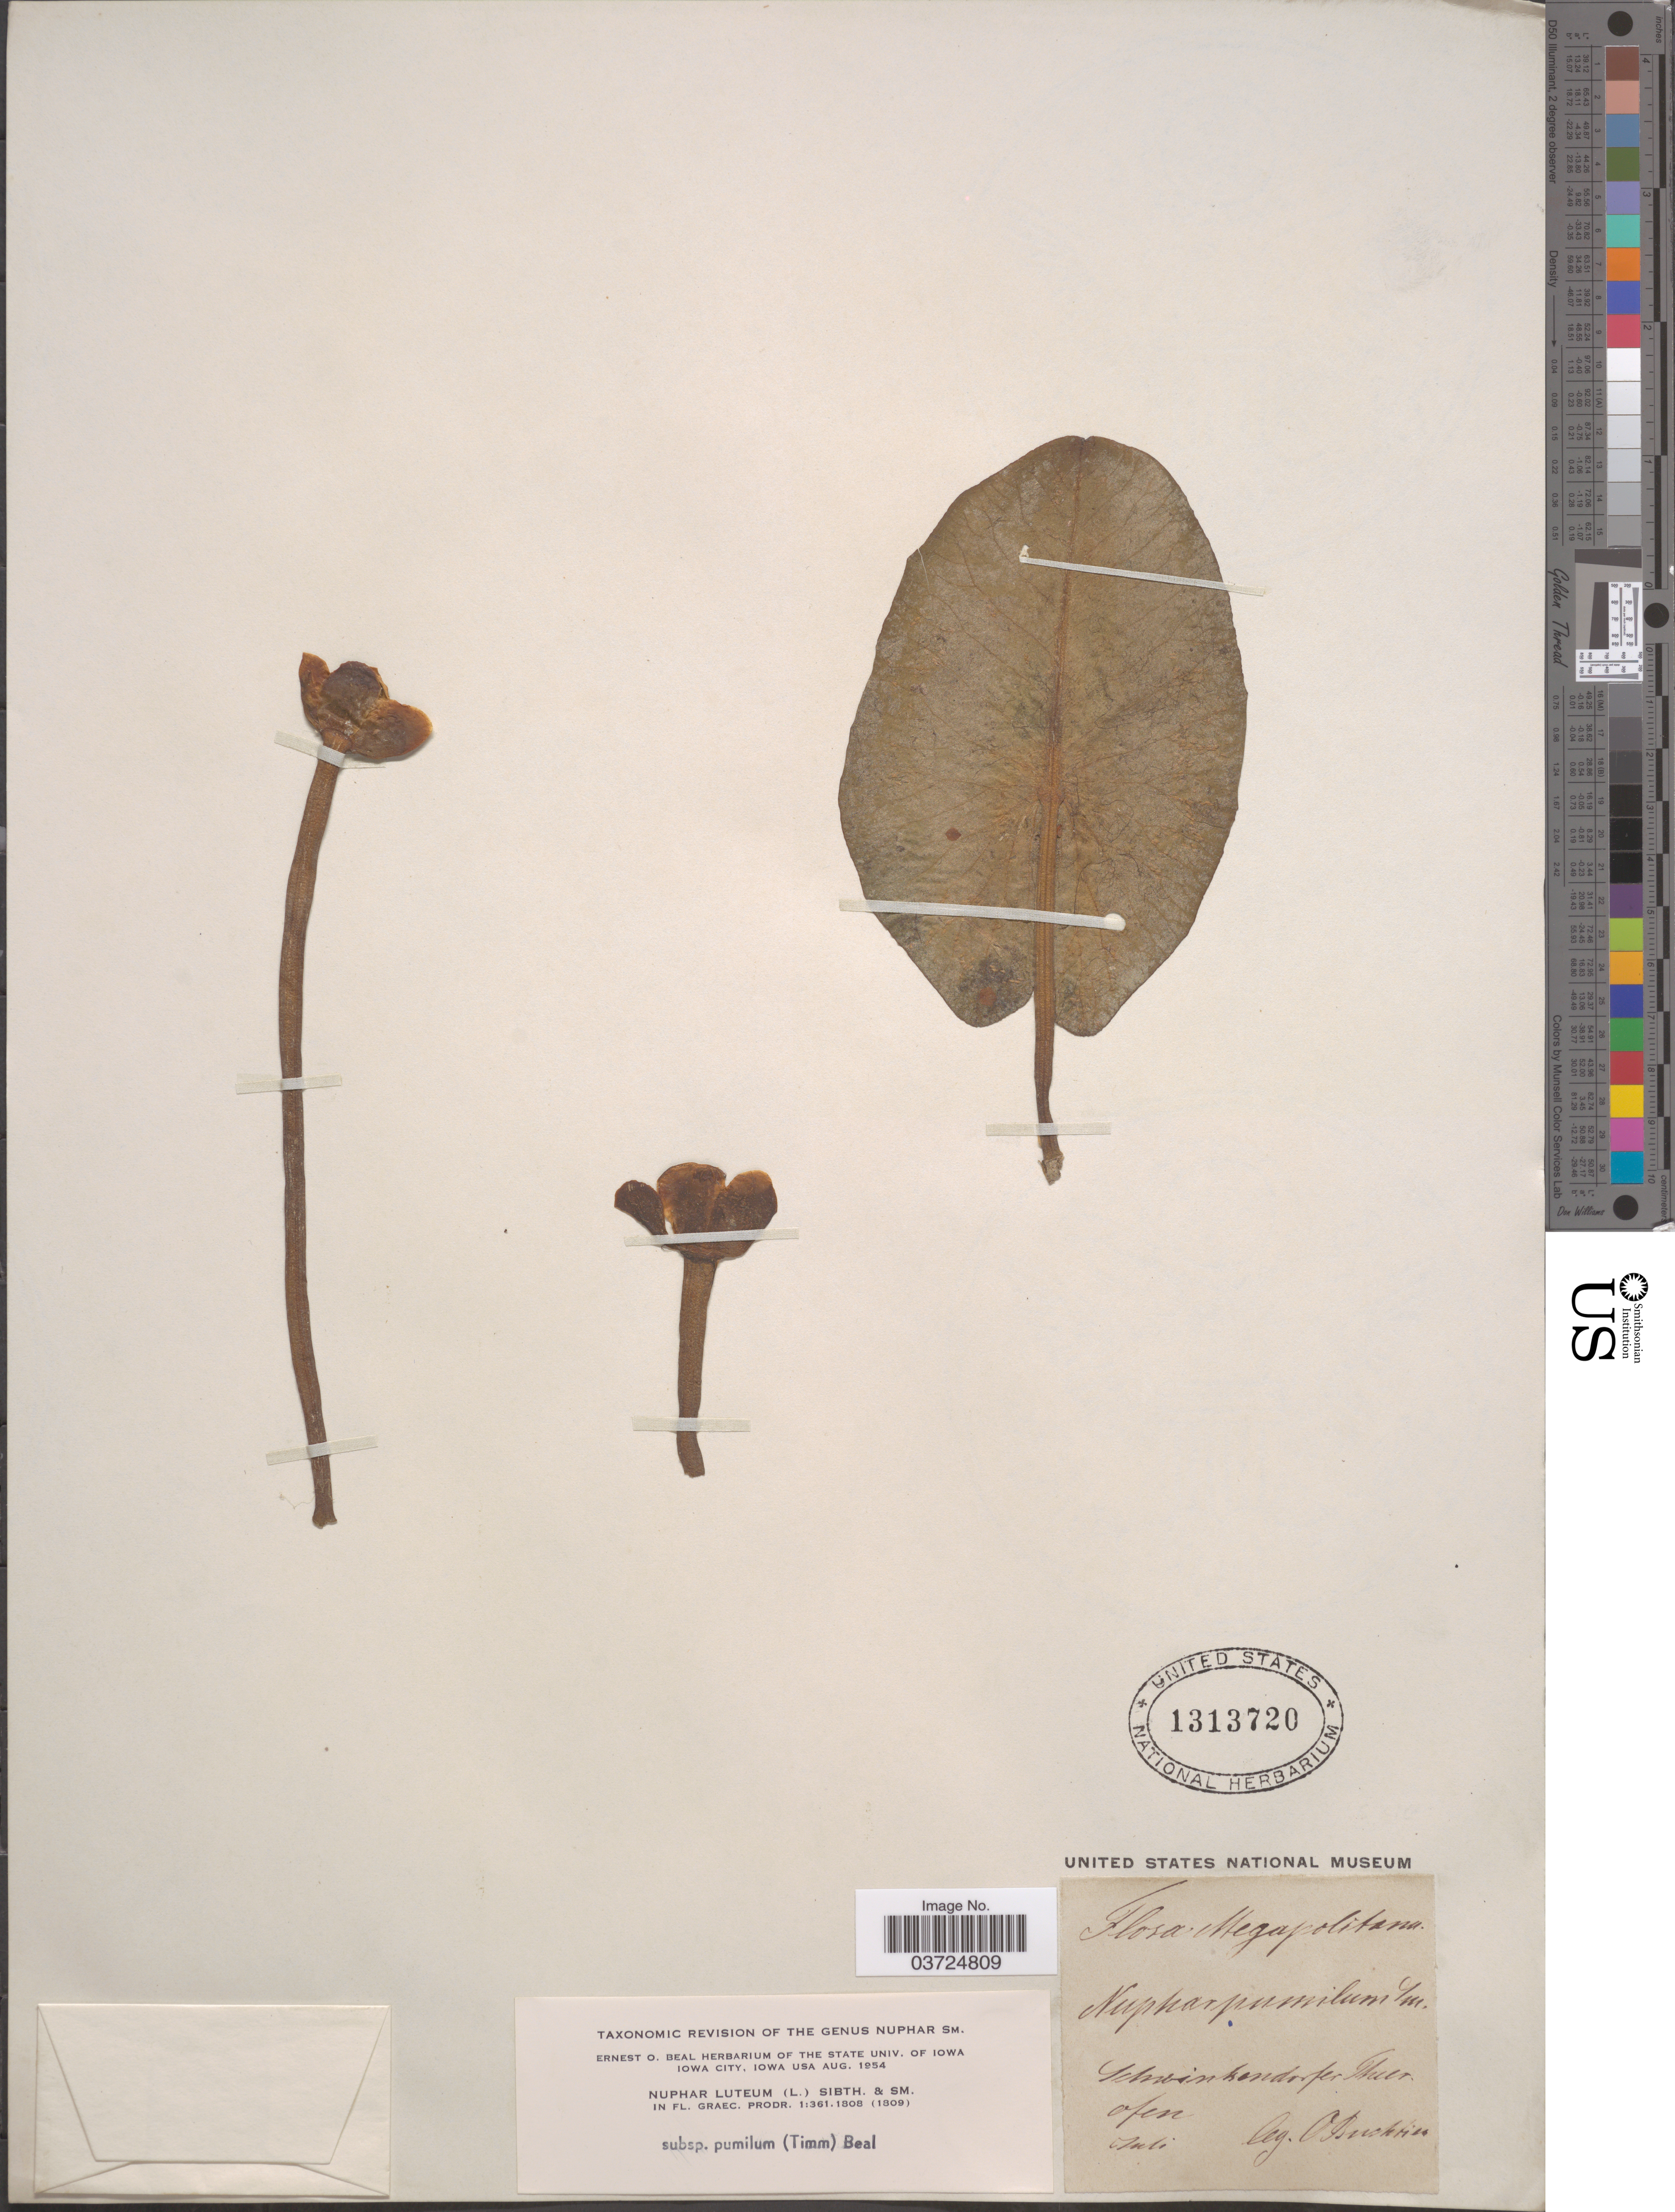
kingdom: Plantae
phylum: Tracheophyta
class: Magnoliopsida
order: Nymphaeales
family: Nymphaeaceae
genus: Nuphar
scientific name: Nuphar lutea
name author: (L.) Sm.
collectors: O. Buchtien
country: Germany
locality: Megapolitana. Schwinkendorf Thier. Ofen.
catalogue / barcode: US 1313720